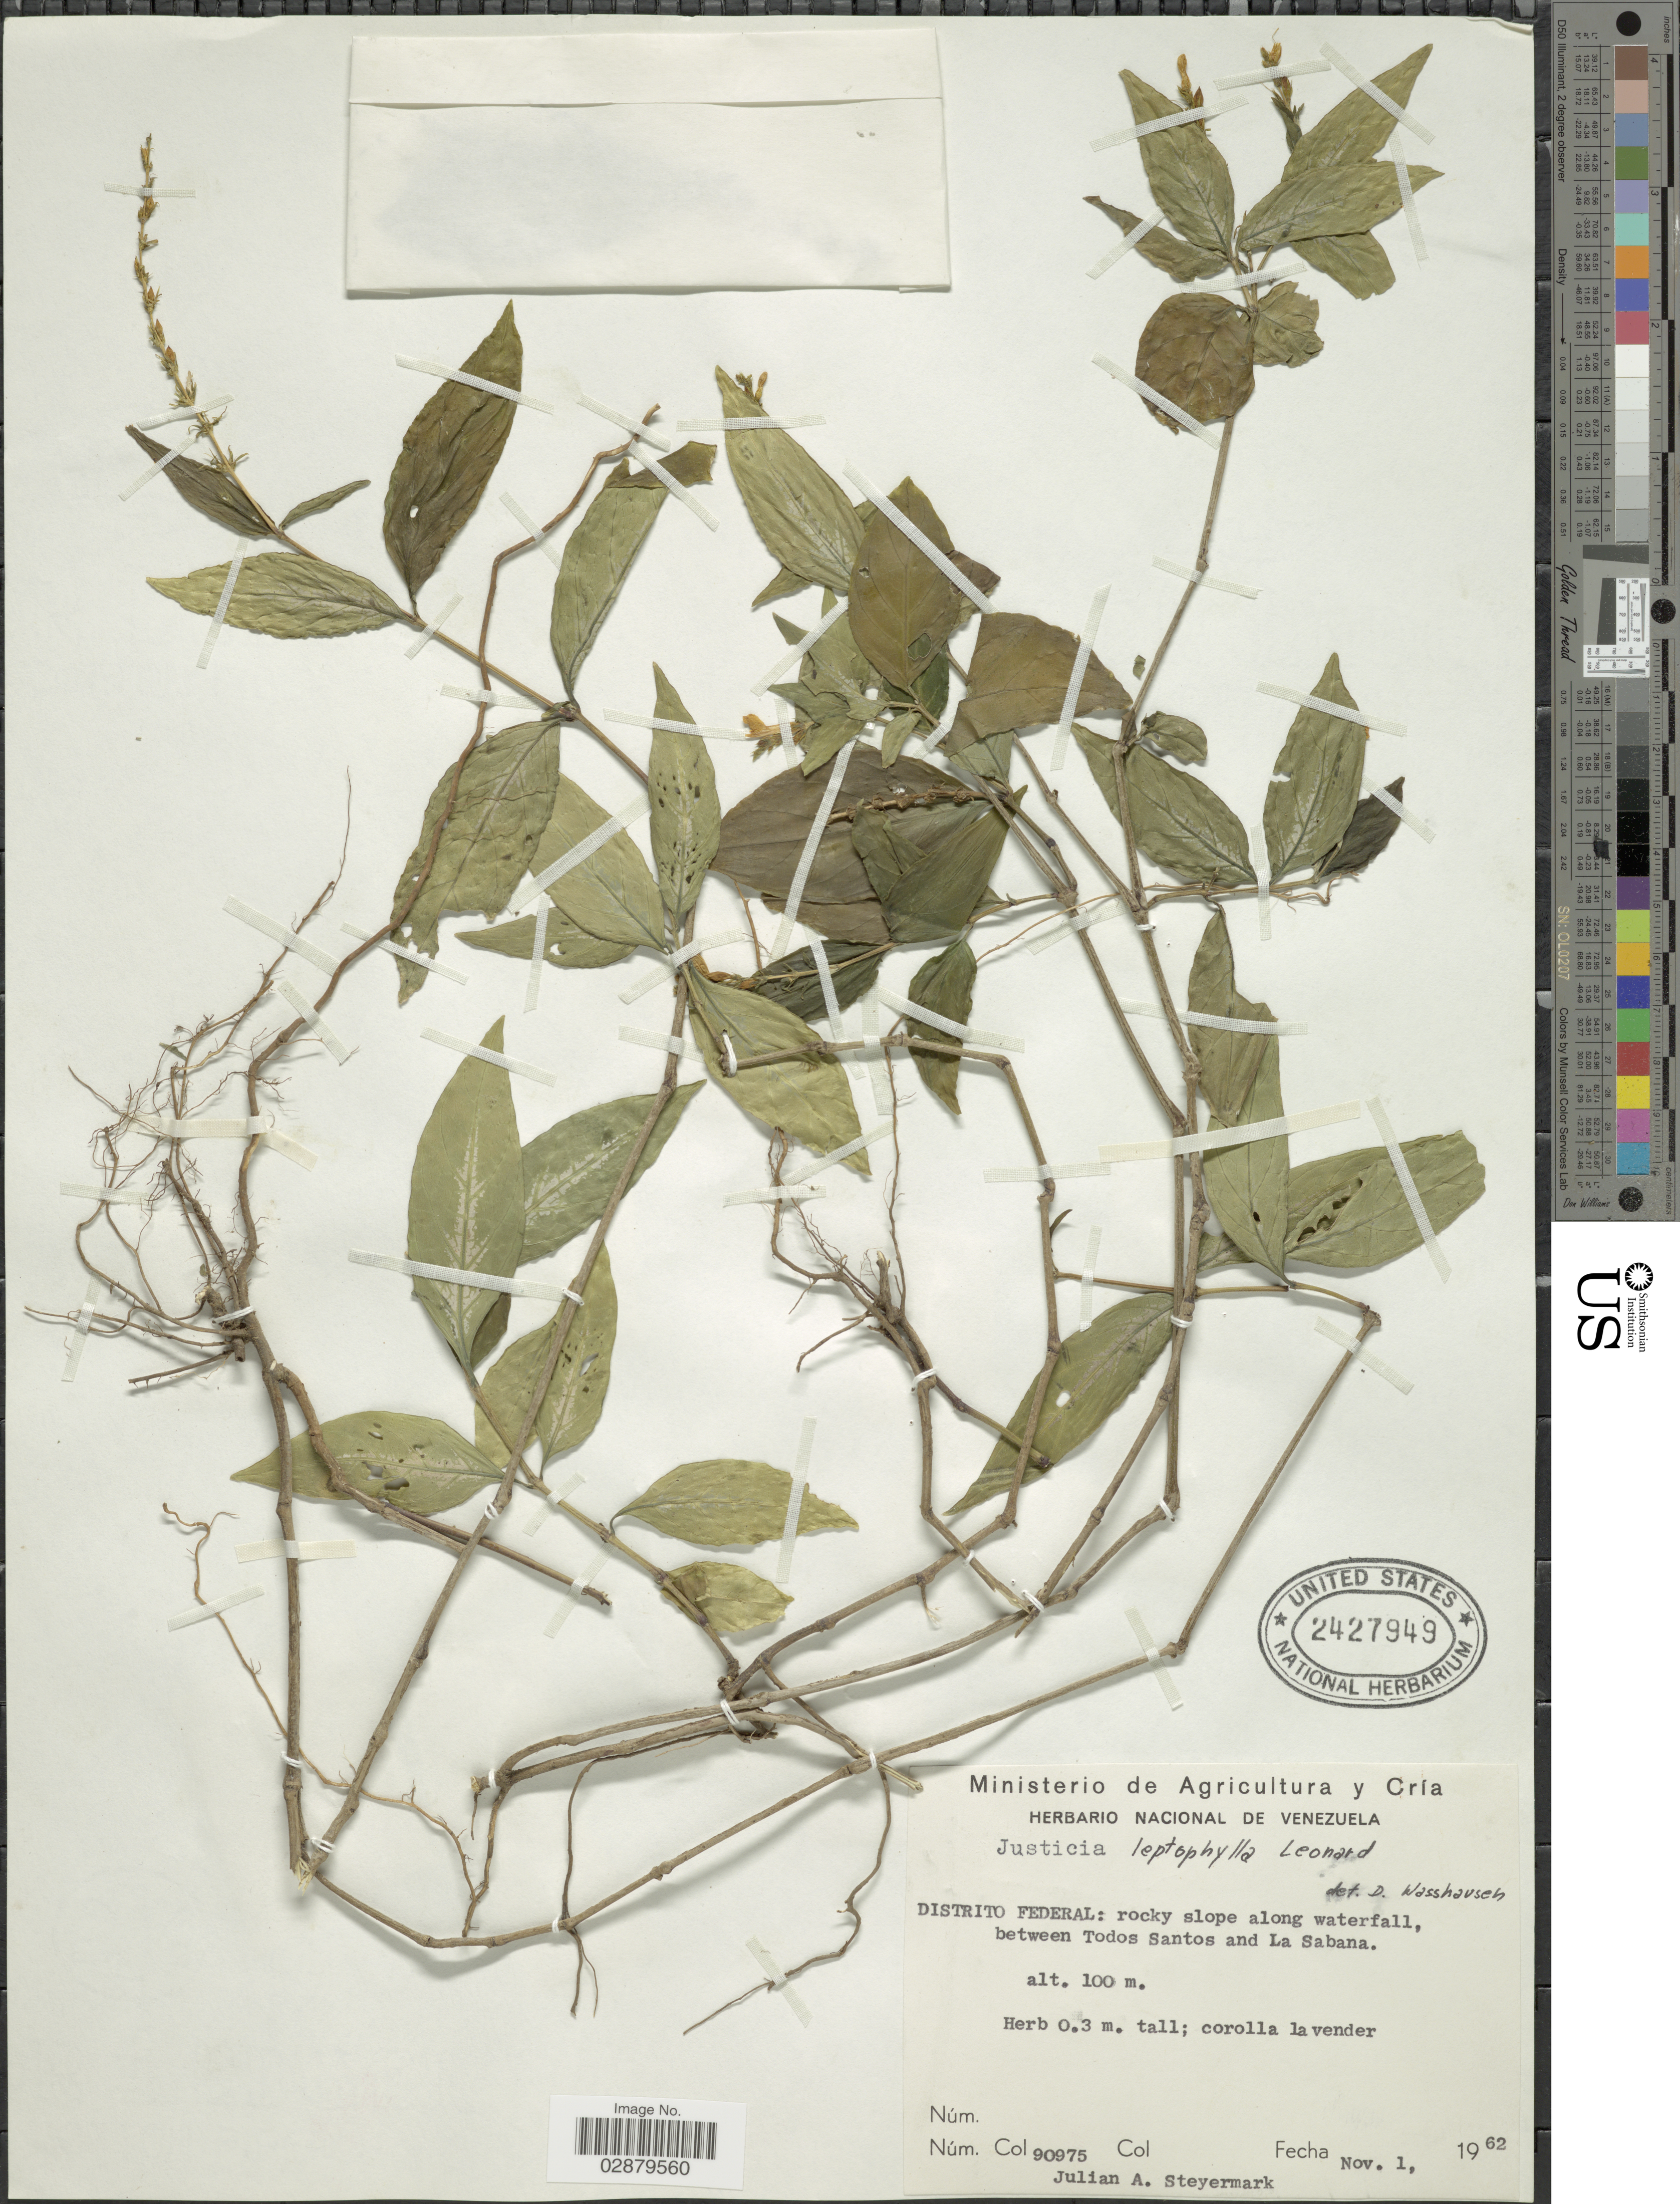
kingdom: Plantae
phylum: Tracheophyta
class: Magnoliopsida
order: Lamiales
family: Acanthaceae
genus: Justicia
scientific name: Justicia leptophylla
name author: Leonard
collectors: J. Steyermark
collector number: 90975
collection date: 1962-11-01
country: Venezuela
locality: Distrito Federal: rocky slope along waterfall, between Todos Santos and La Sabana.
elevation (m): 100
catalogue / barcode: US 2427949